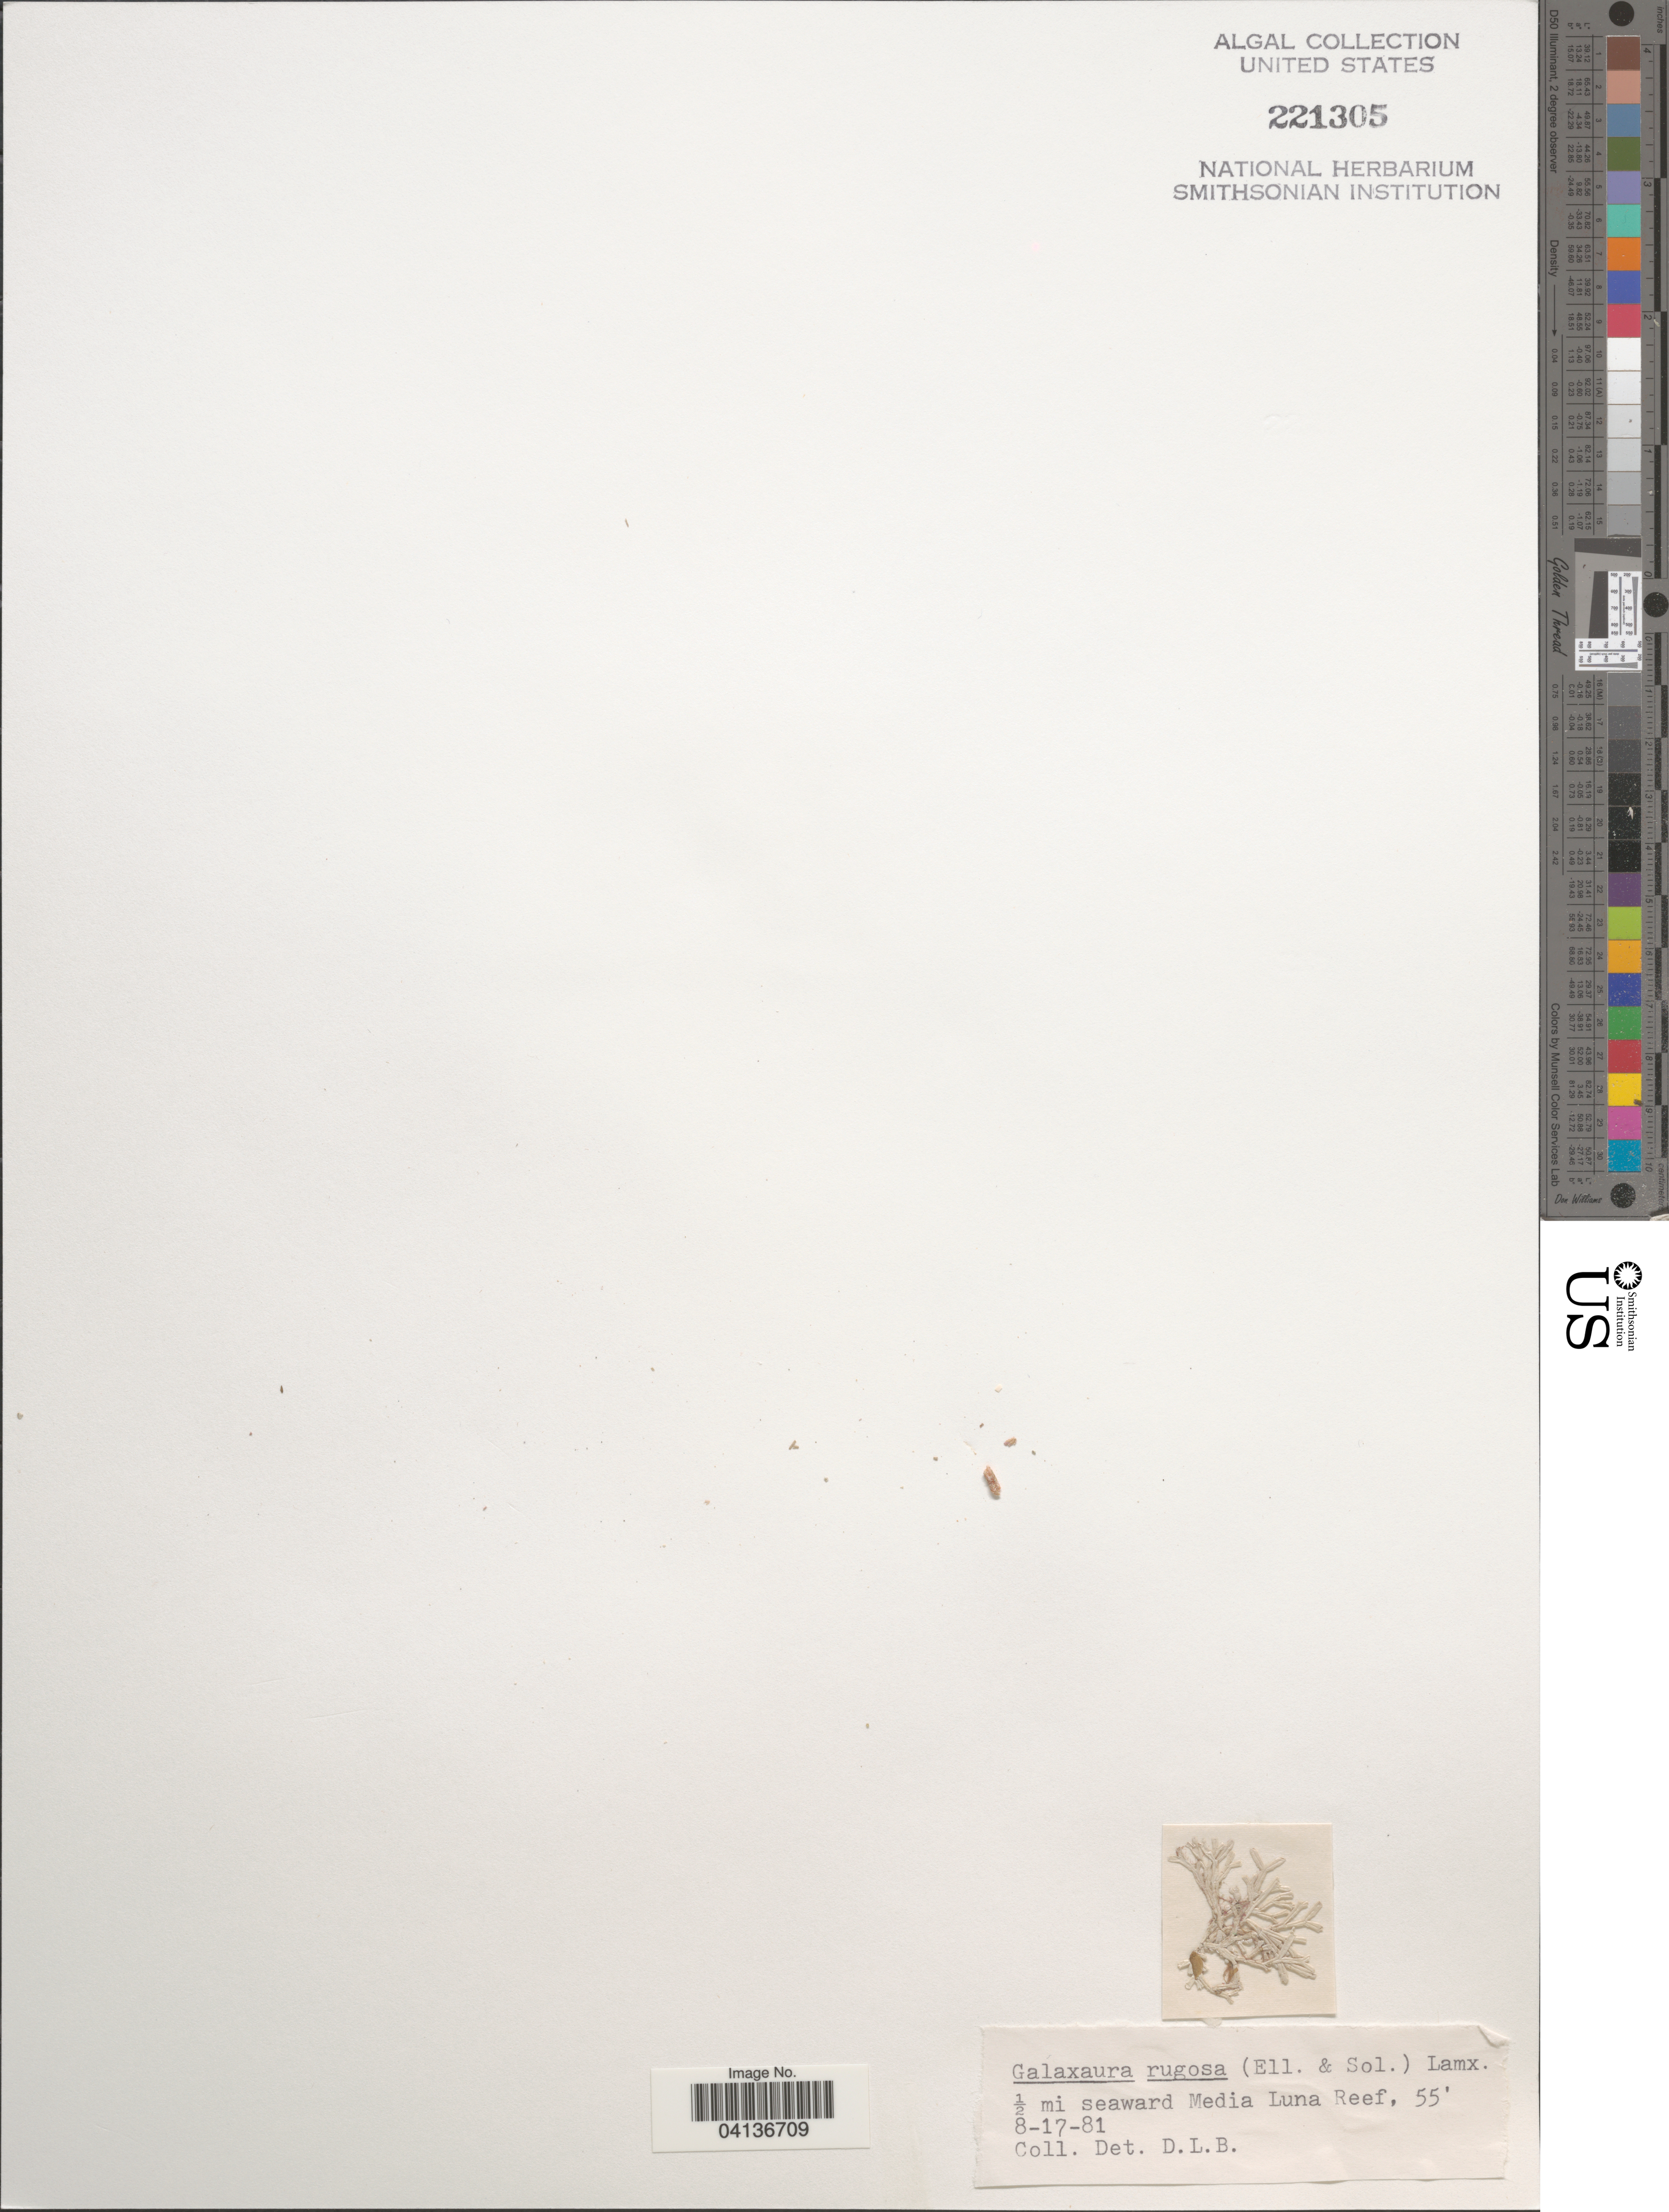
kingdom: Plantae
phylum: Rhodophyta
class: Florideophyceae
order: Nemaliales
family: Galaxauraceae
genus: Galaxaura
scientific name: Galaxaura rugosa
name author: (Ellis & Sol.) J.V.Lamouroux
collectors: D. L. B.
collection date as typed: Transcribed d/m/y: 17/8/81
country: Puerto Rico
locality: ½ mi seaward Media Luna Reef.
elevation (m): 17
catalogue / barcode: US 221305